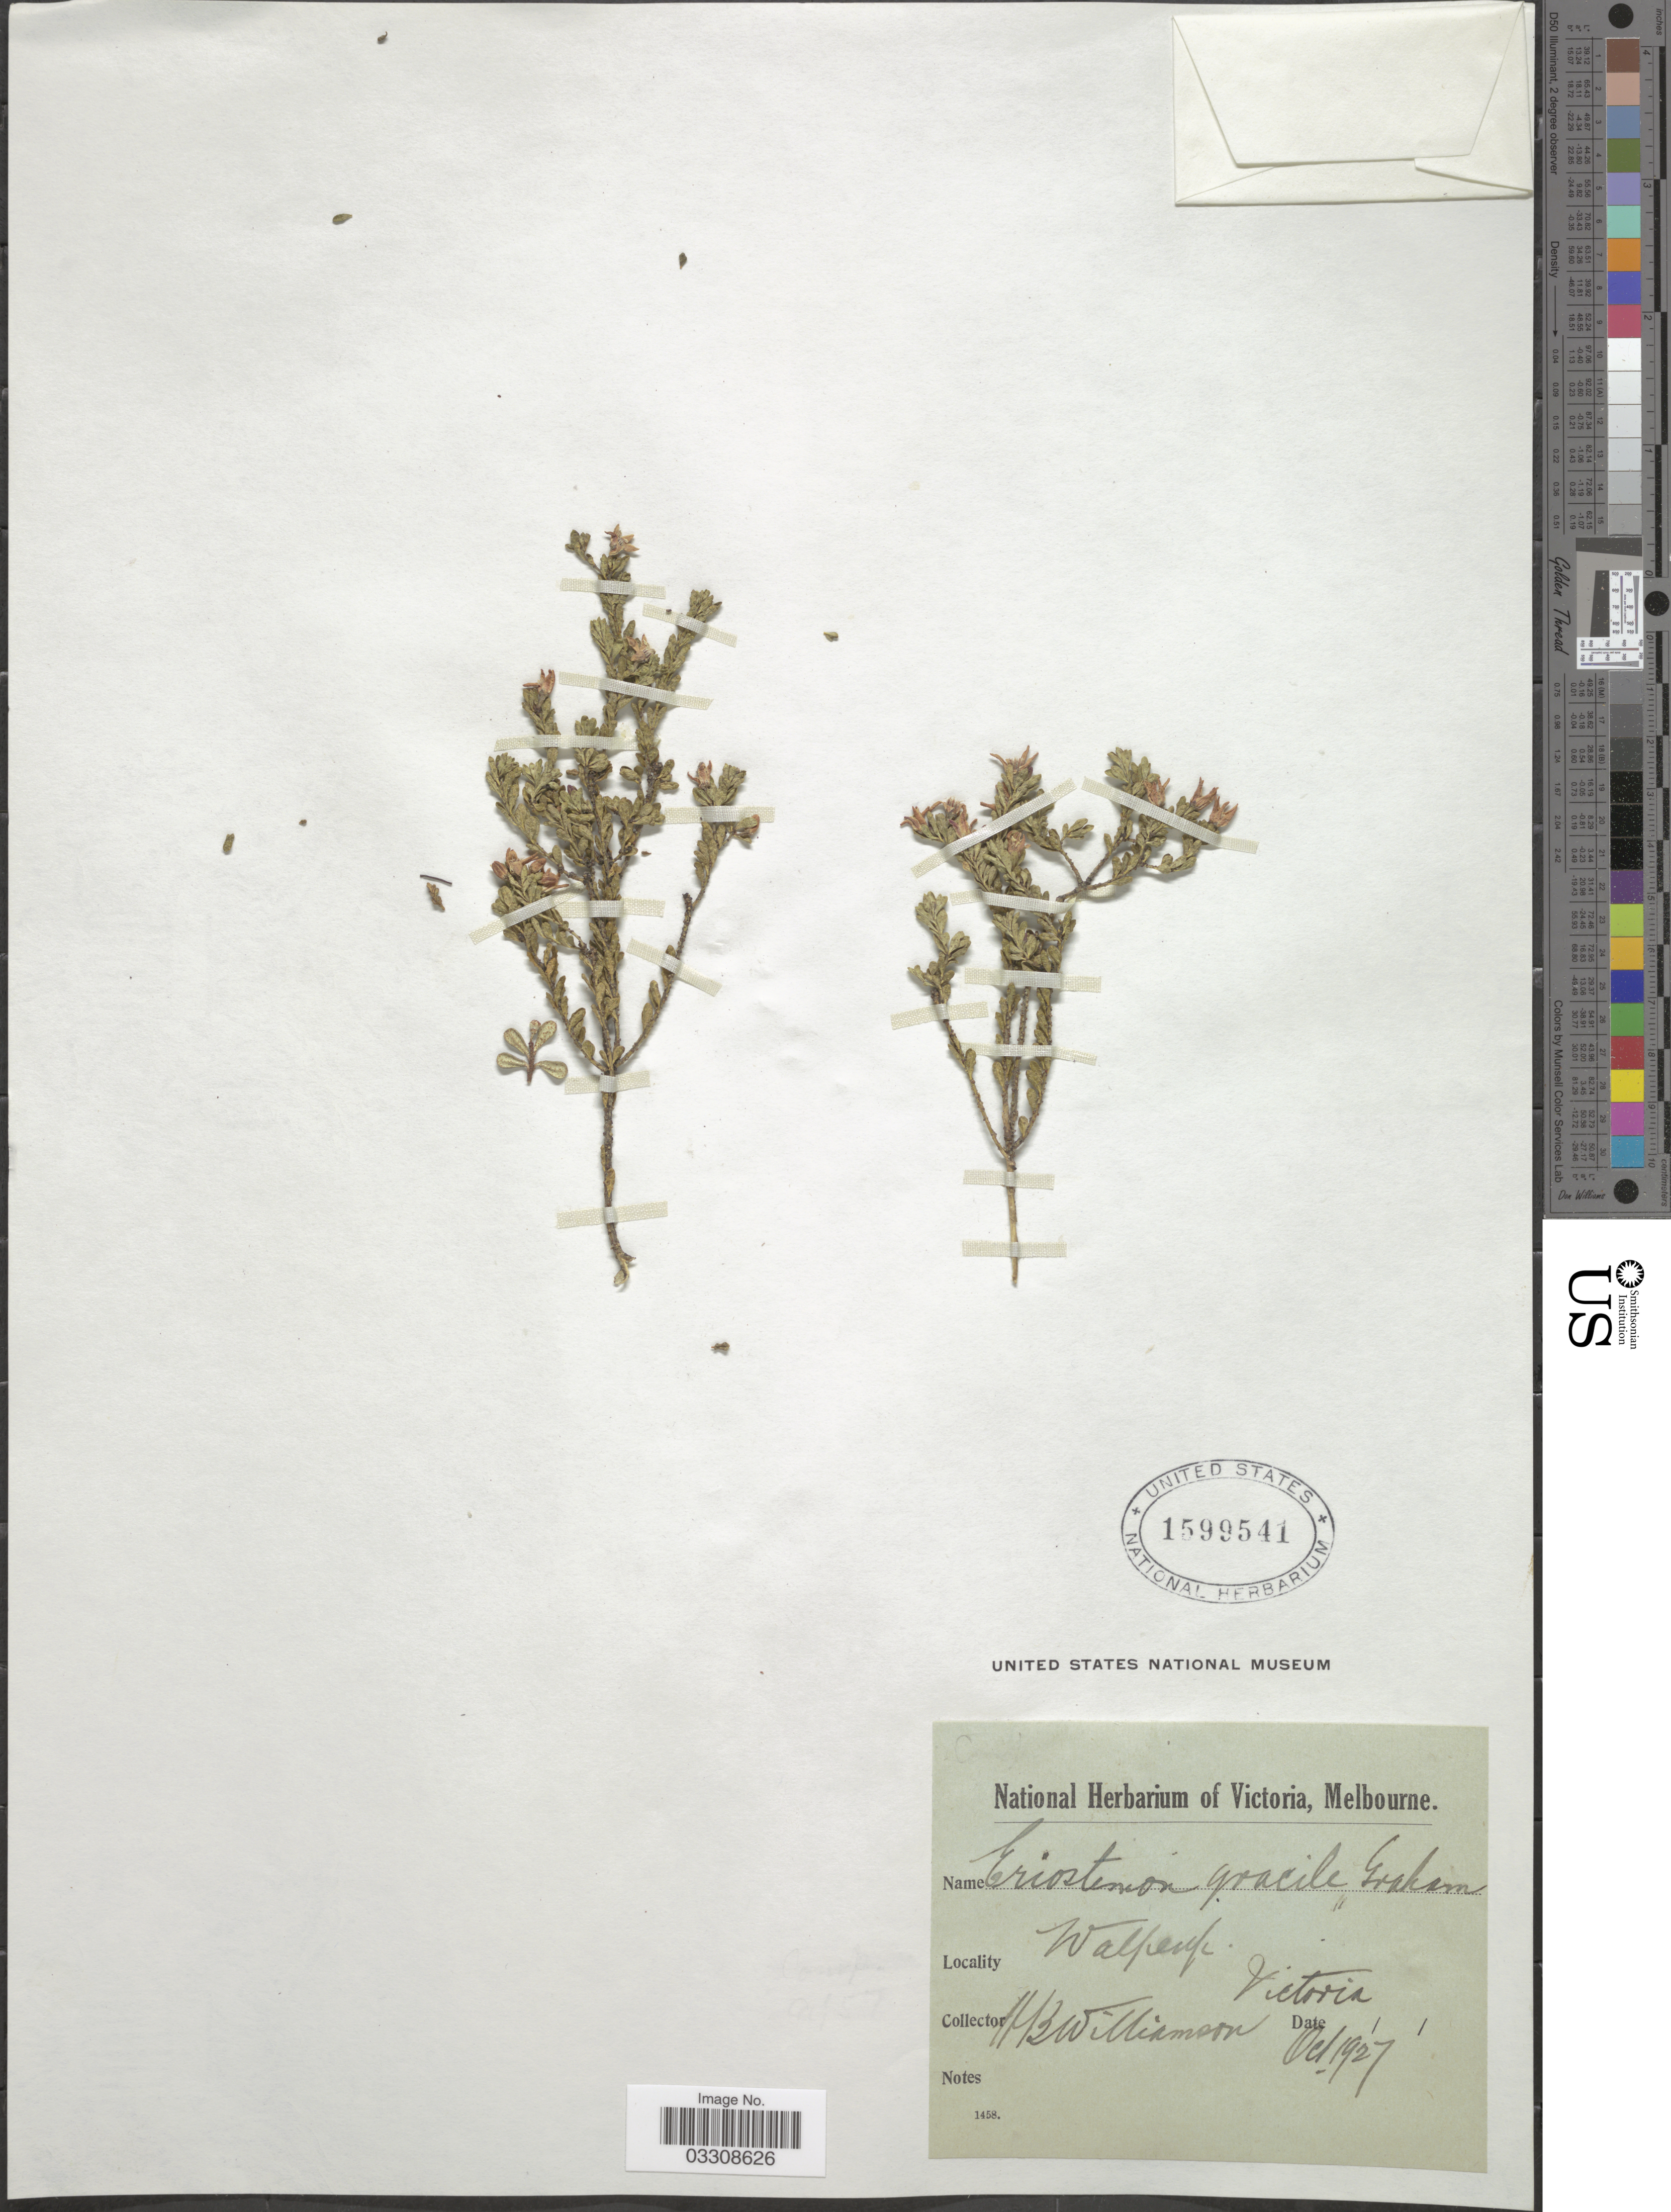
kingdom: Plantae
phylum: Tracheophyta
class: Magnoliopsida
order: Sapindales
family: Rutaceae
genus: Eriostemon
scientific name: Eriostemon gracile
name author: Graham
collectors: H. Williamson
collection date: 1927-10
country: Australia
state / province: Victoria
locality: Walpeup, Victoria.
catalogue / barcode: US 1599541